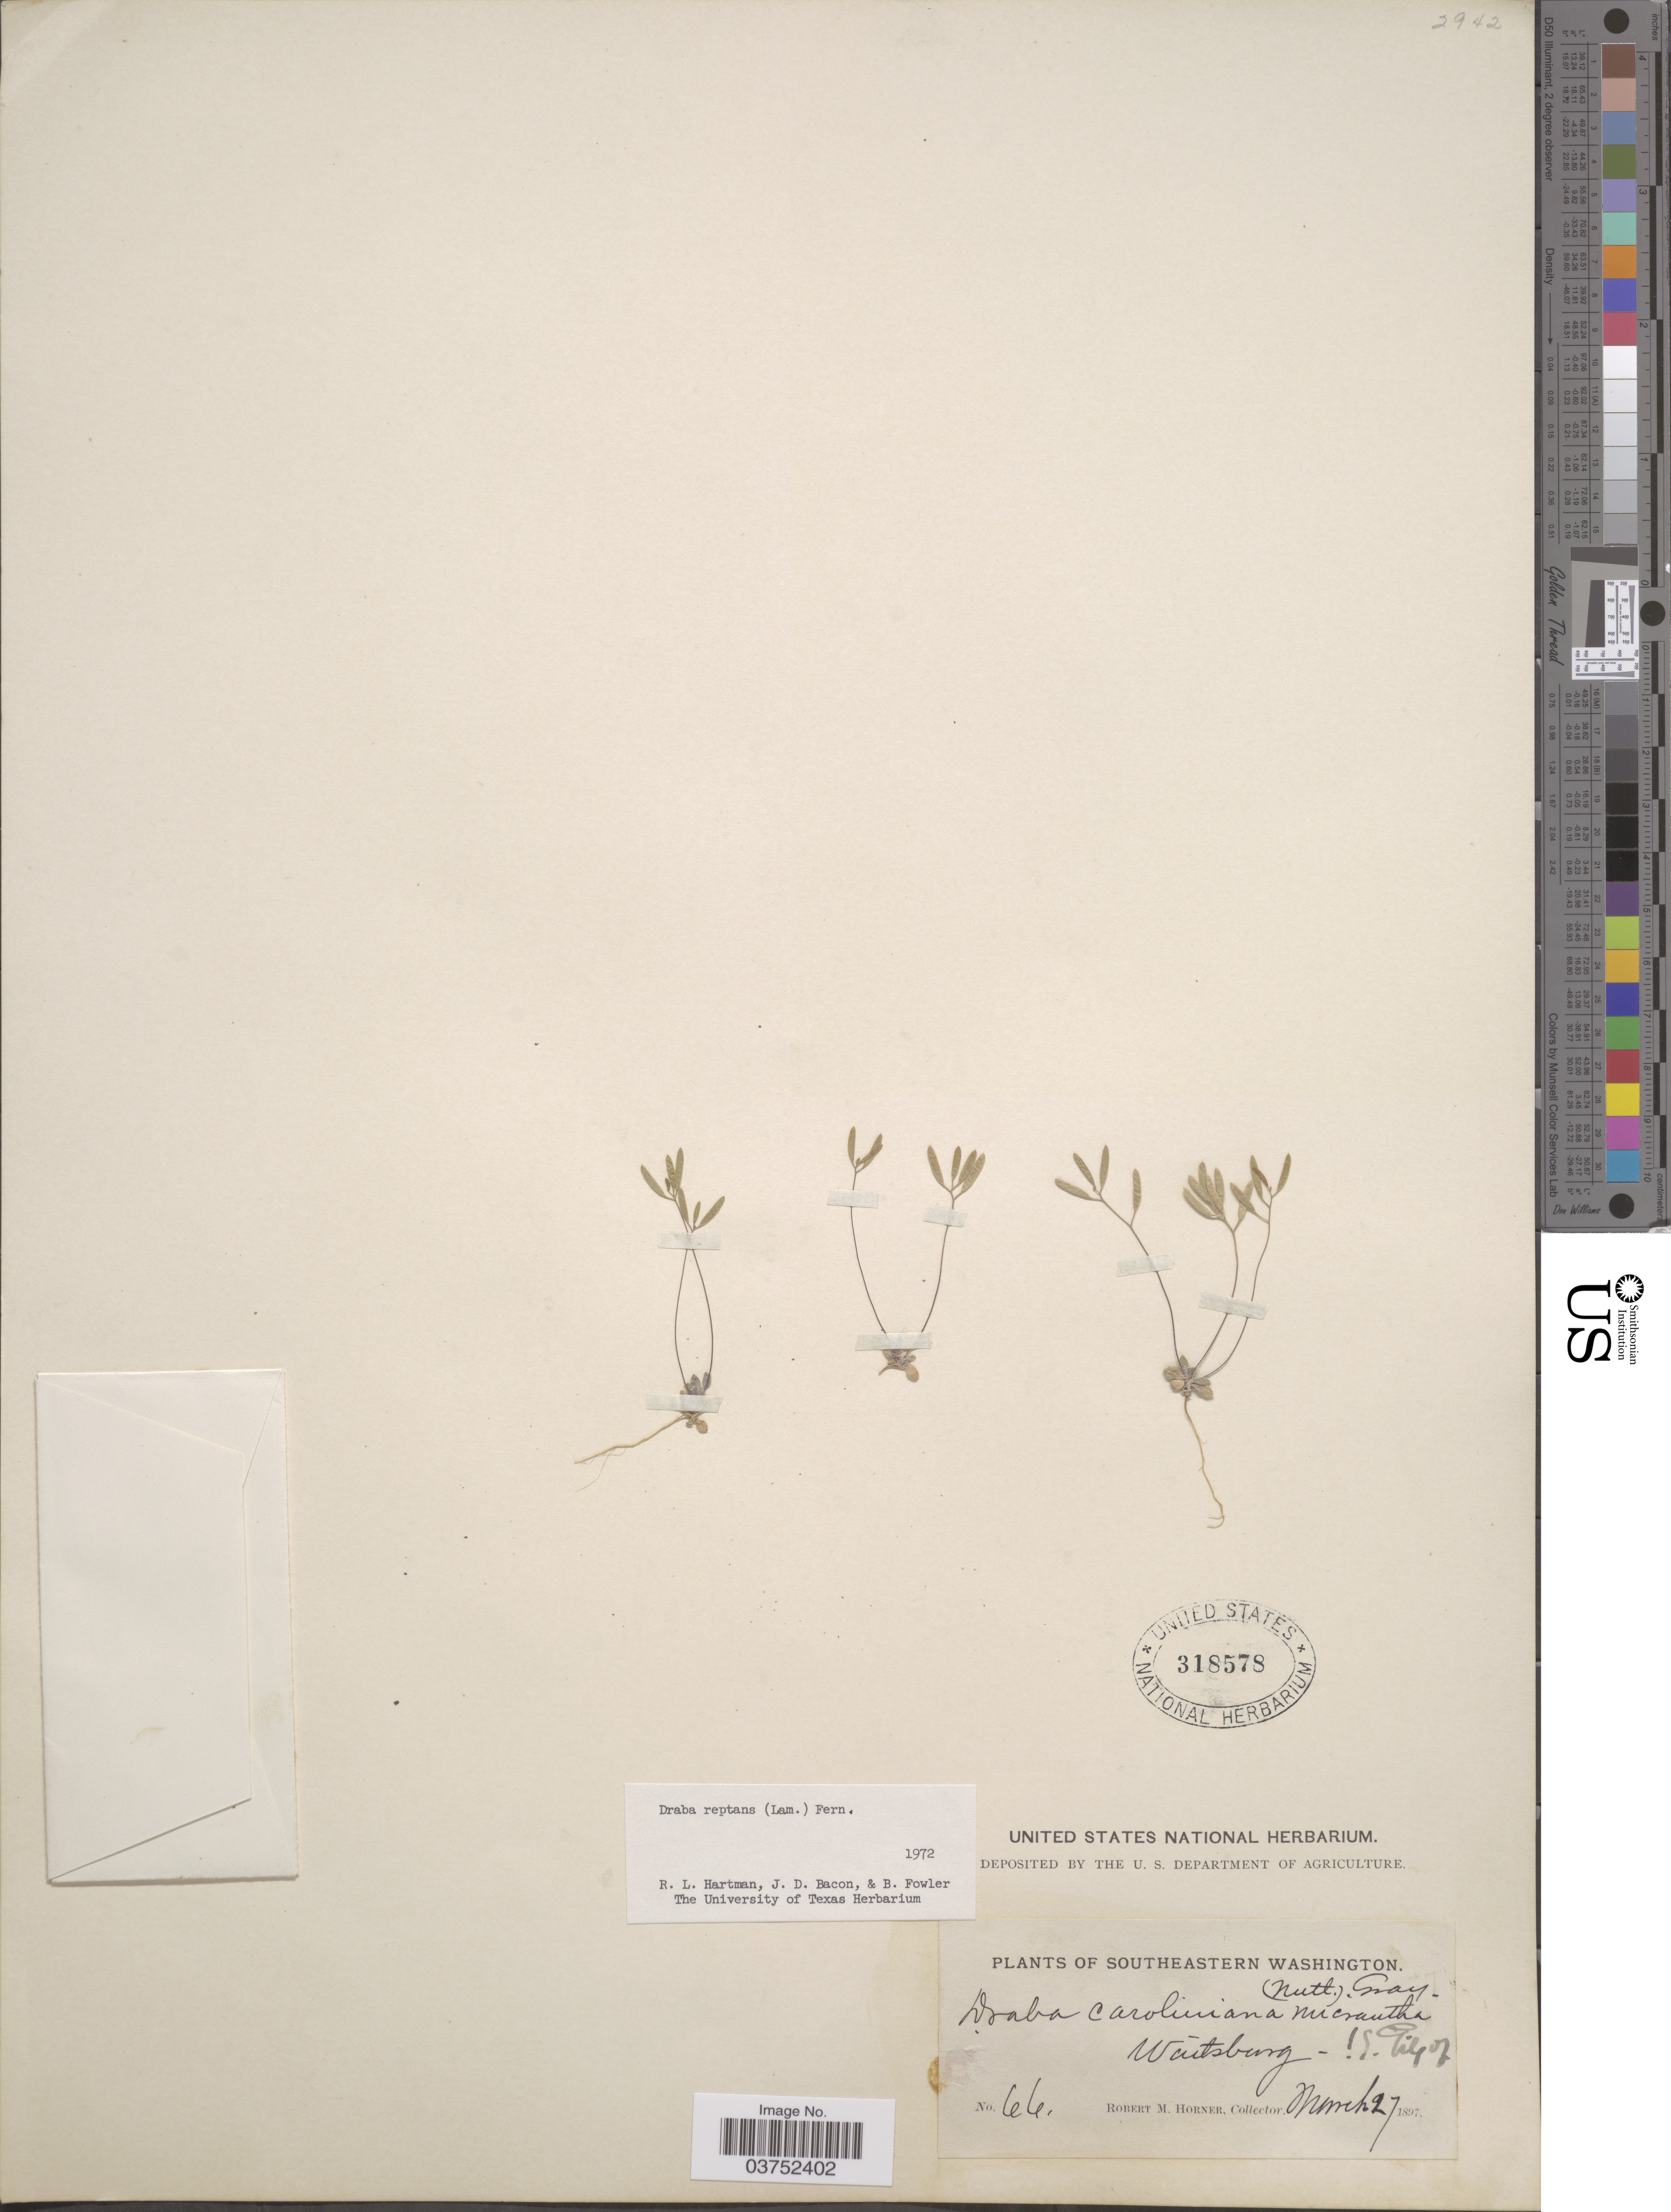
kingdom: Plantae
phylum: Tracheophyta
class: Magnoliopsida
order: Brassicales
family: Brassicaceae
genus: Draba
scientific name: Draba reptans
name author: (Lam.) Fernald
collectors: R. Horner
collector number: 66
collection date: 1897-03-27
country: United States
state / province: Washington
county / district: Walla Walla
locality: Southeastern Washington. Waitsburg.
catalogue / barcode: US 318578